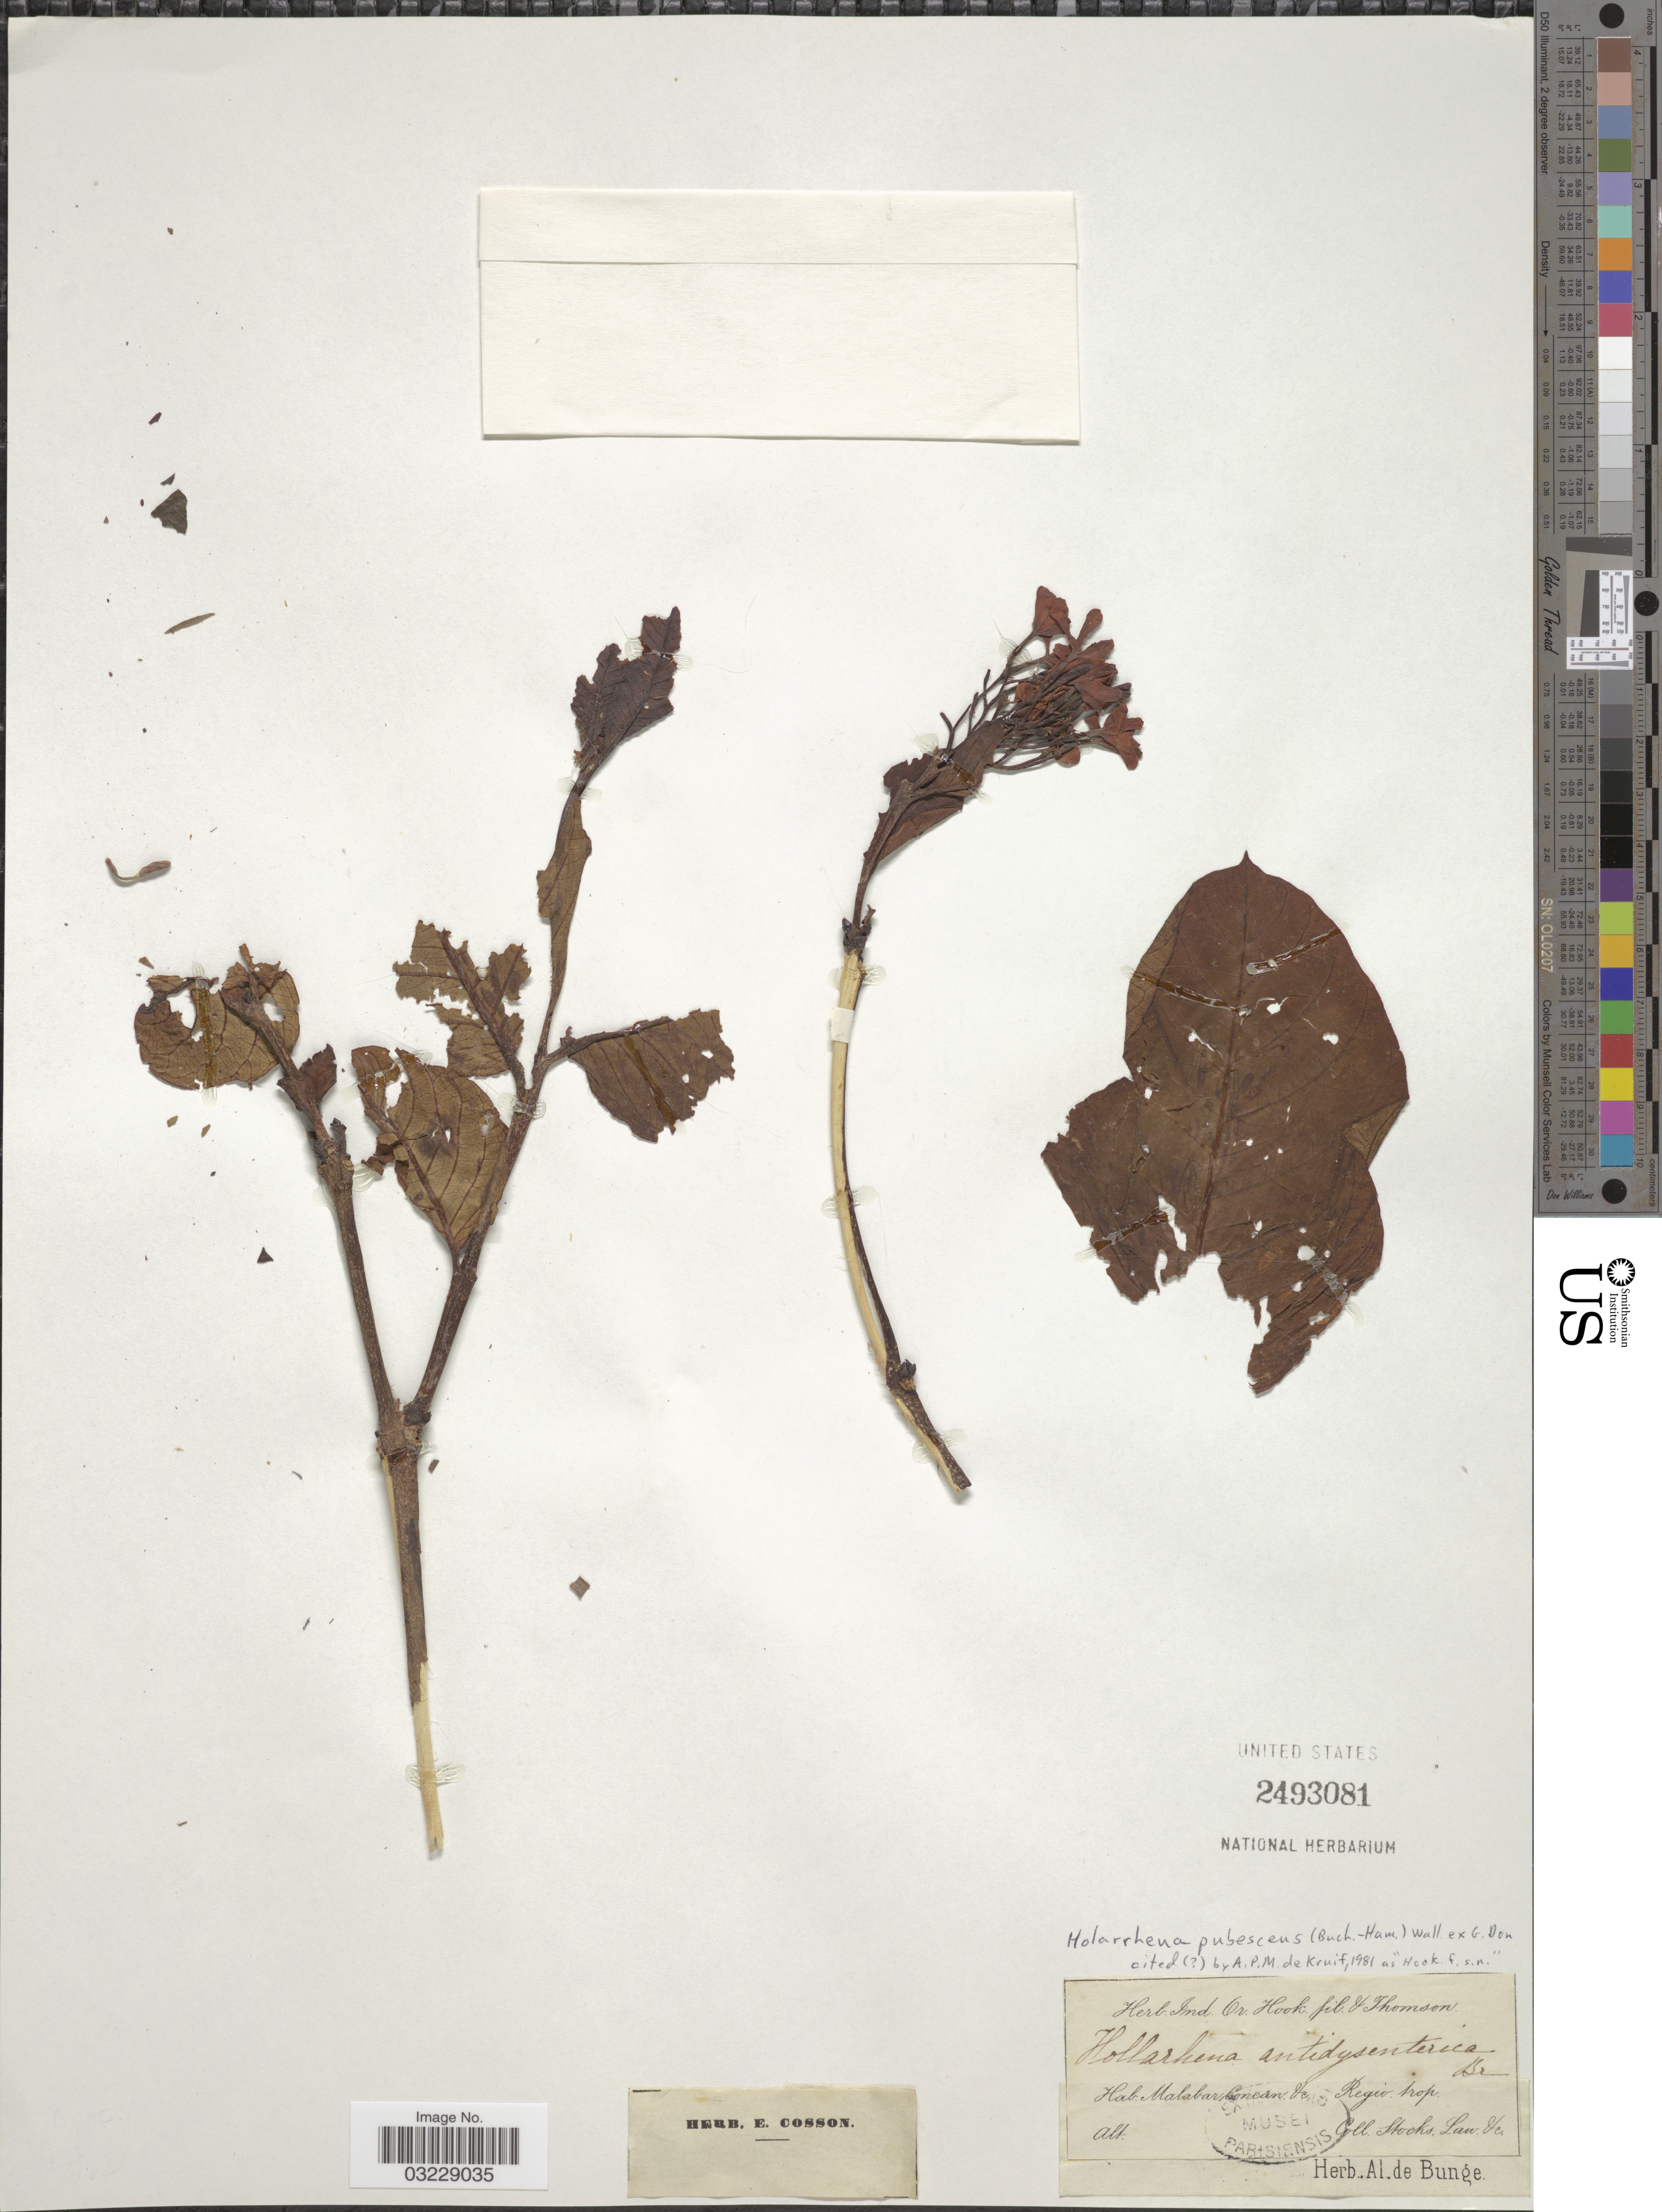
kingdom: Plantae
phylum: Tracheophyta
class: Magnoliopsida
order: Gentianales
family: Apocynaceae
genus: Holarrhena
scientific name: Holarrhena pubescens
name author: (Buch.-Ham.) Wall. ex G. Don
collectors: Stocks, -- & -. Law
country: India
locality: Malabar Concan &c.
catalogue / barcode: US 2493081